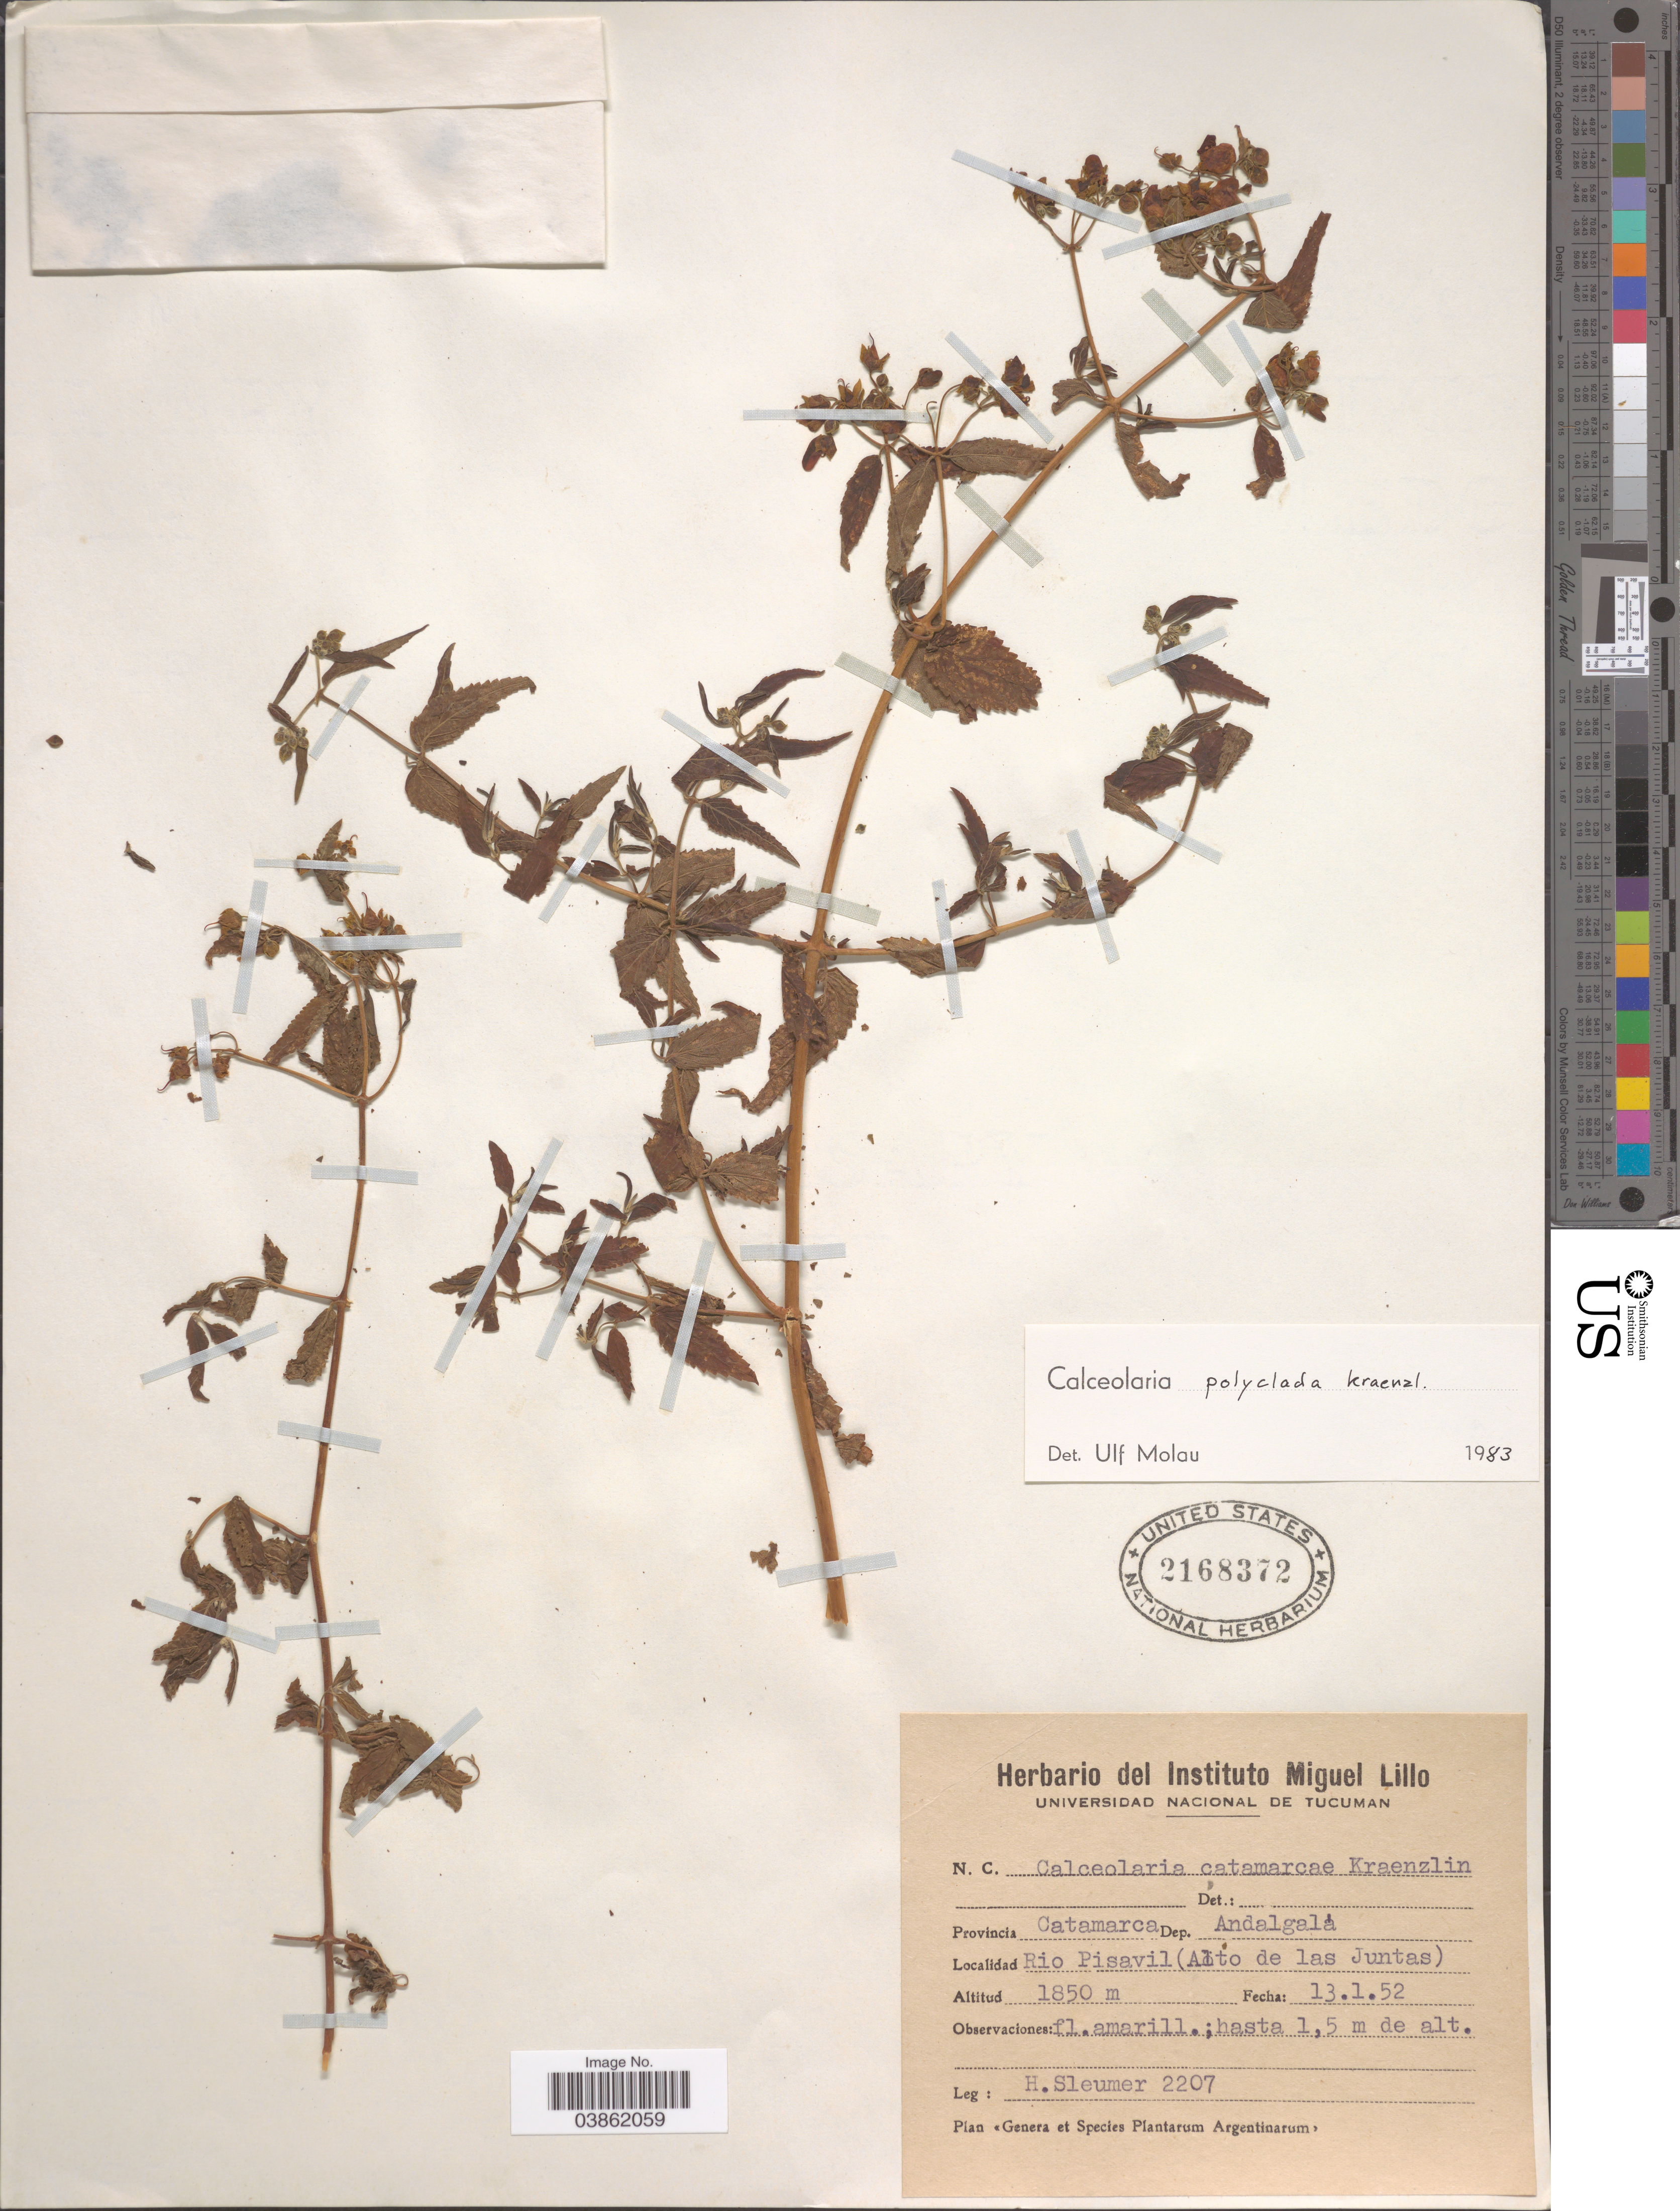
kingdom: Plantae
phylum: Tracheophyta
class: Magnoliopsida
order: Lamiales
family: Calceolariaceae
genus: Calceolaria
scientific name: Calceolaria polyclada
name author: Kraenzl.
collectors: H. O. Sleumer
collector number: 2207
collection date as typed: Transcribed d/m/y: 13/1/52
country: Argentina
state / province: Catamarca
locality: Dep. Andalgalá. Rio Pisavil (Alto de las Juntas).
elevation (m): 1850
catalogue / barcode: US 2168372